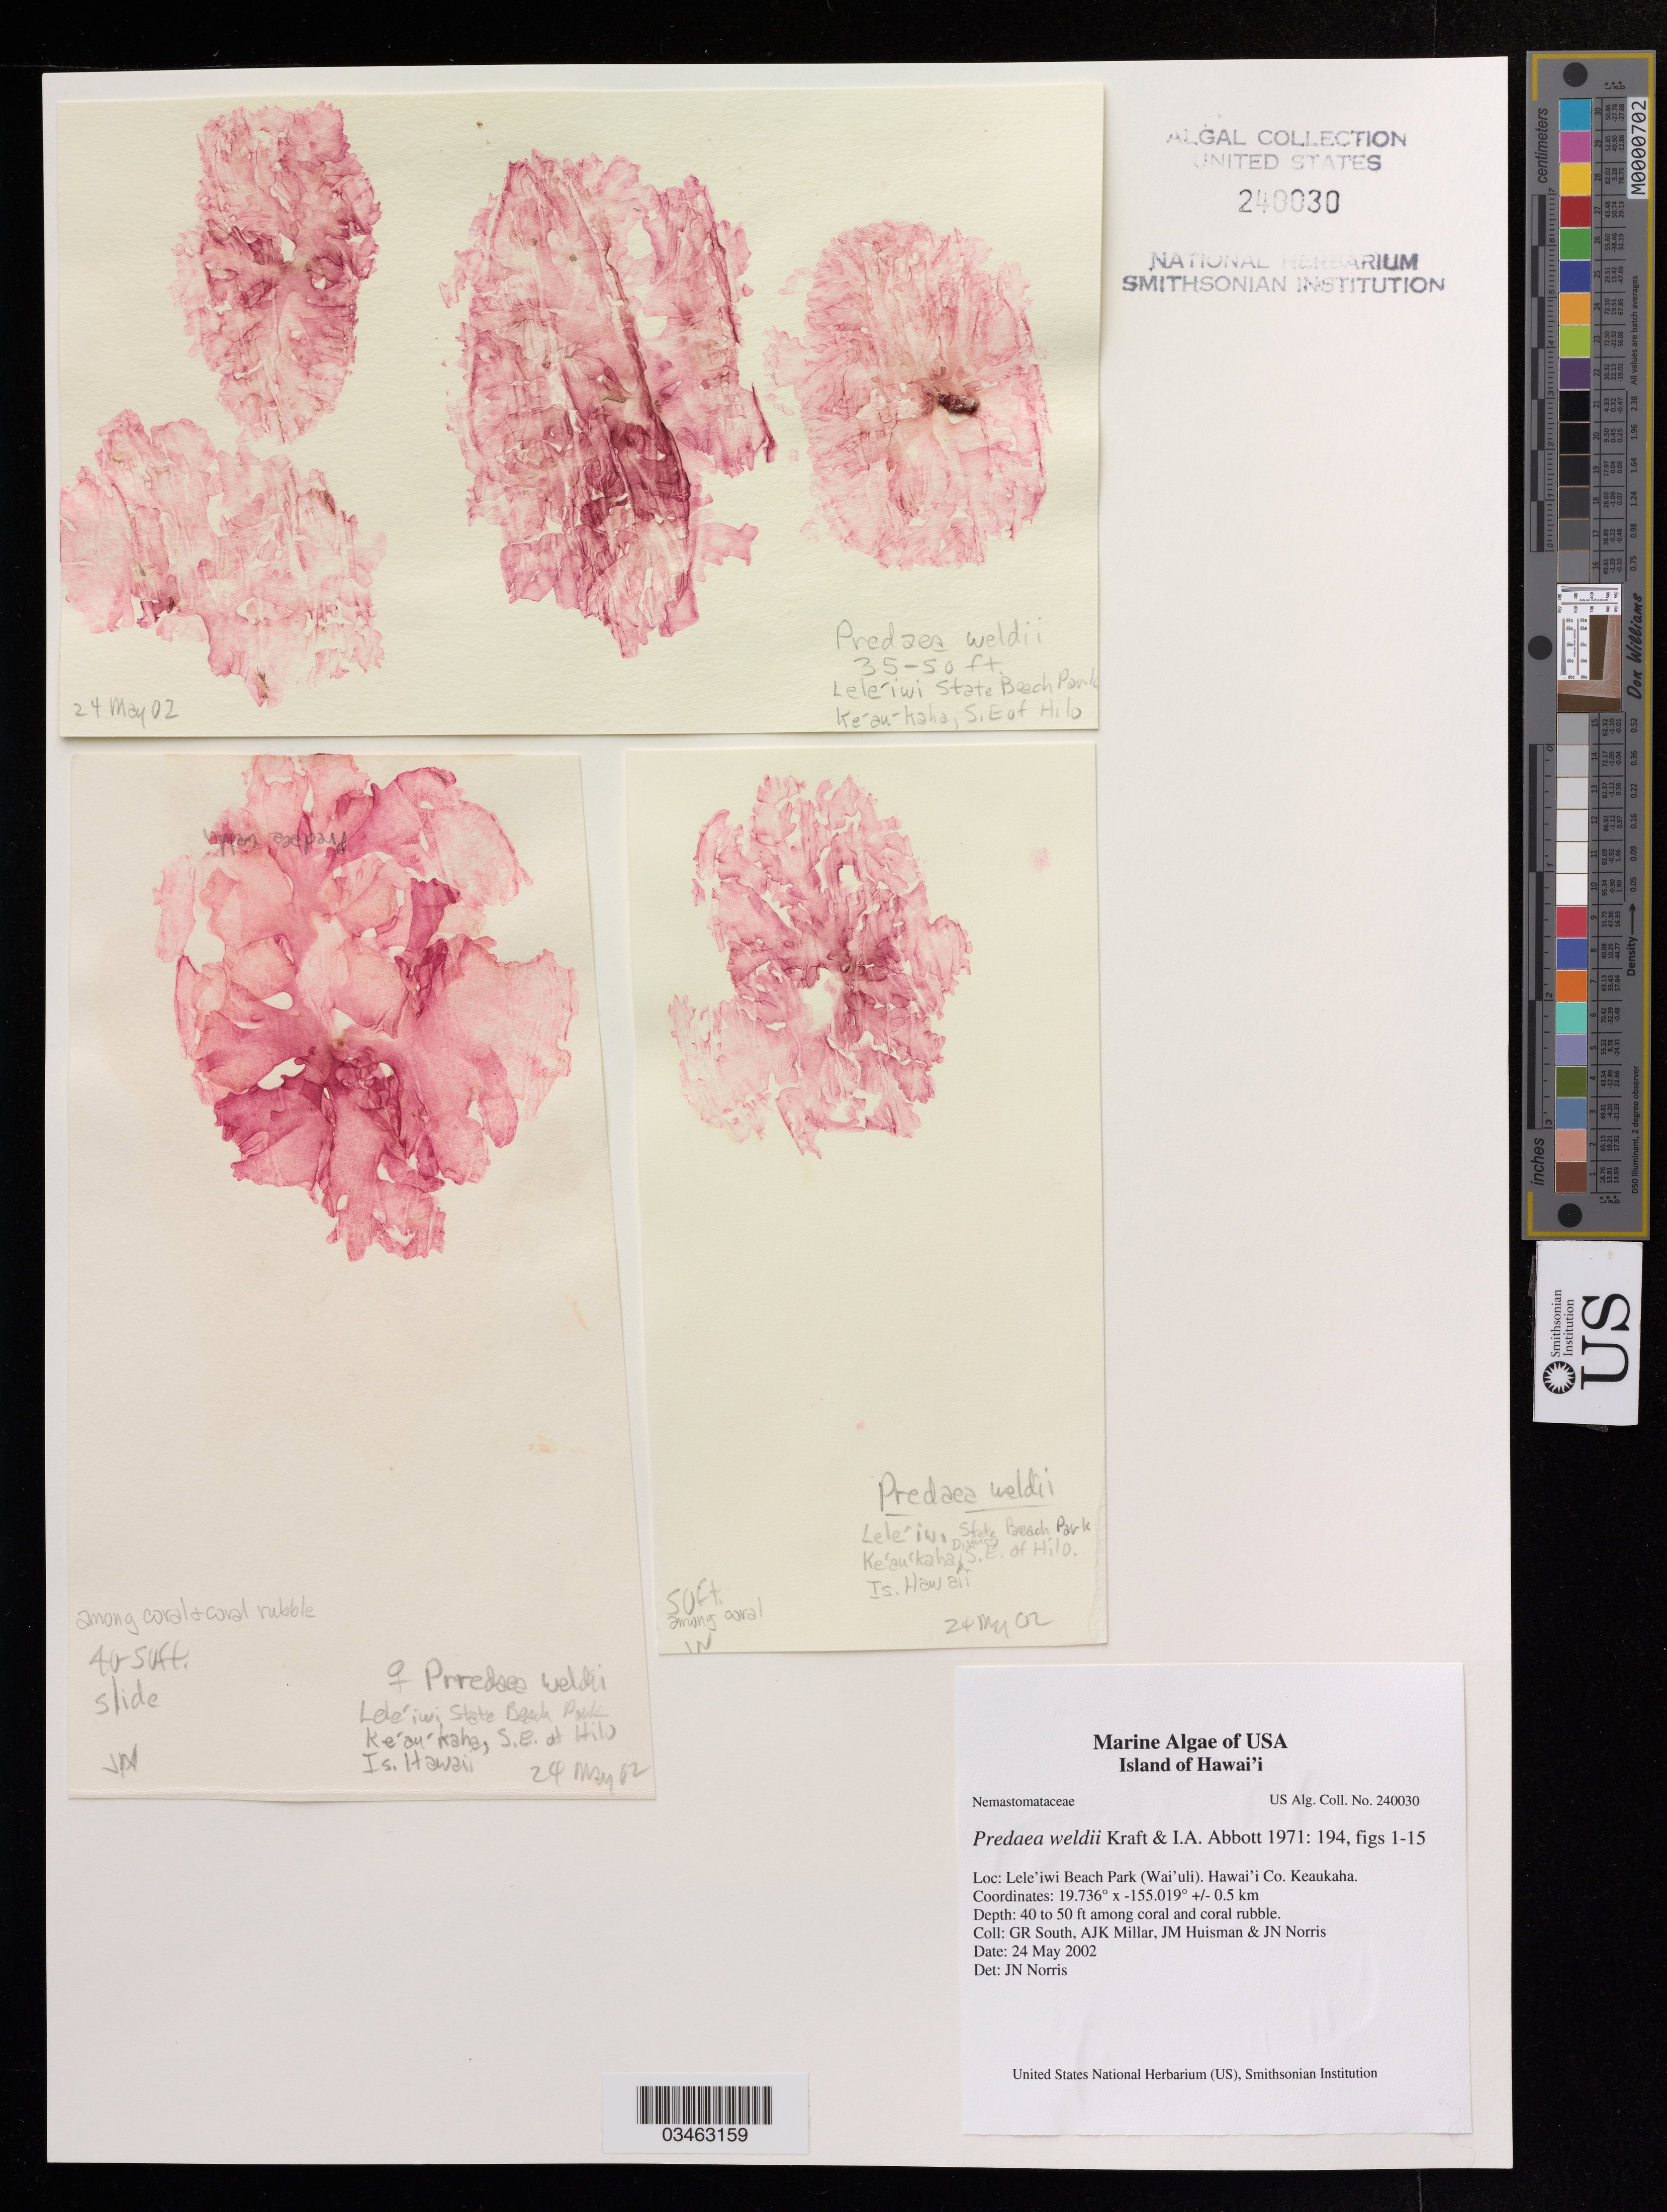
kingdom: Plantae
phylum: Rhodophyta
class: Florideophyceae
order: Nemastomatales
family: Nemastomataceae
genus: Predaea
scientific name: Predaea weldii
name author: G.T.Kraft & I.A. Abbott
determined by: Norris, James N.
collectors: G. R. South, A. Millar, J. M. Huisman & J. Norris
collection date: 2002-05-24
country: United States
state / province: Hawaii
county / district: Hawaii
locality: Lele' iwi Beach Park (Wai' uli). Keaukaha.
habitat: Among coral and coral rubble.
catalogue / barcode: US 240030